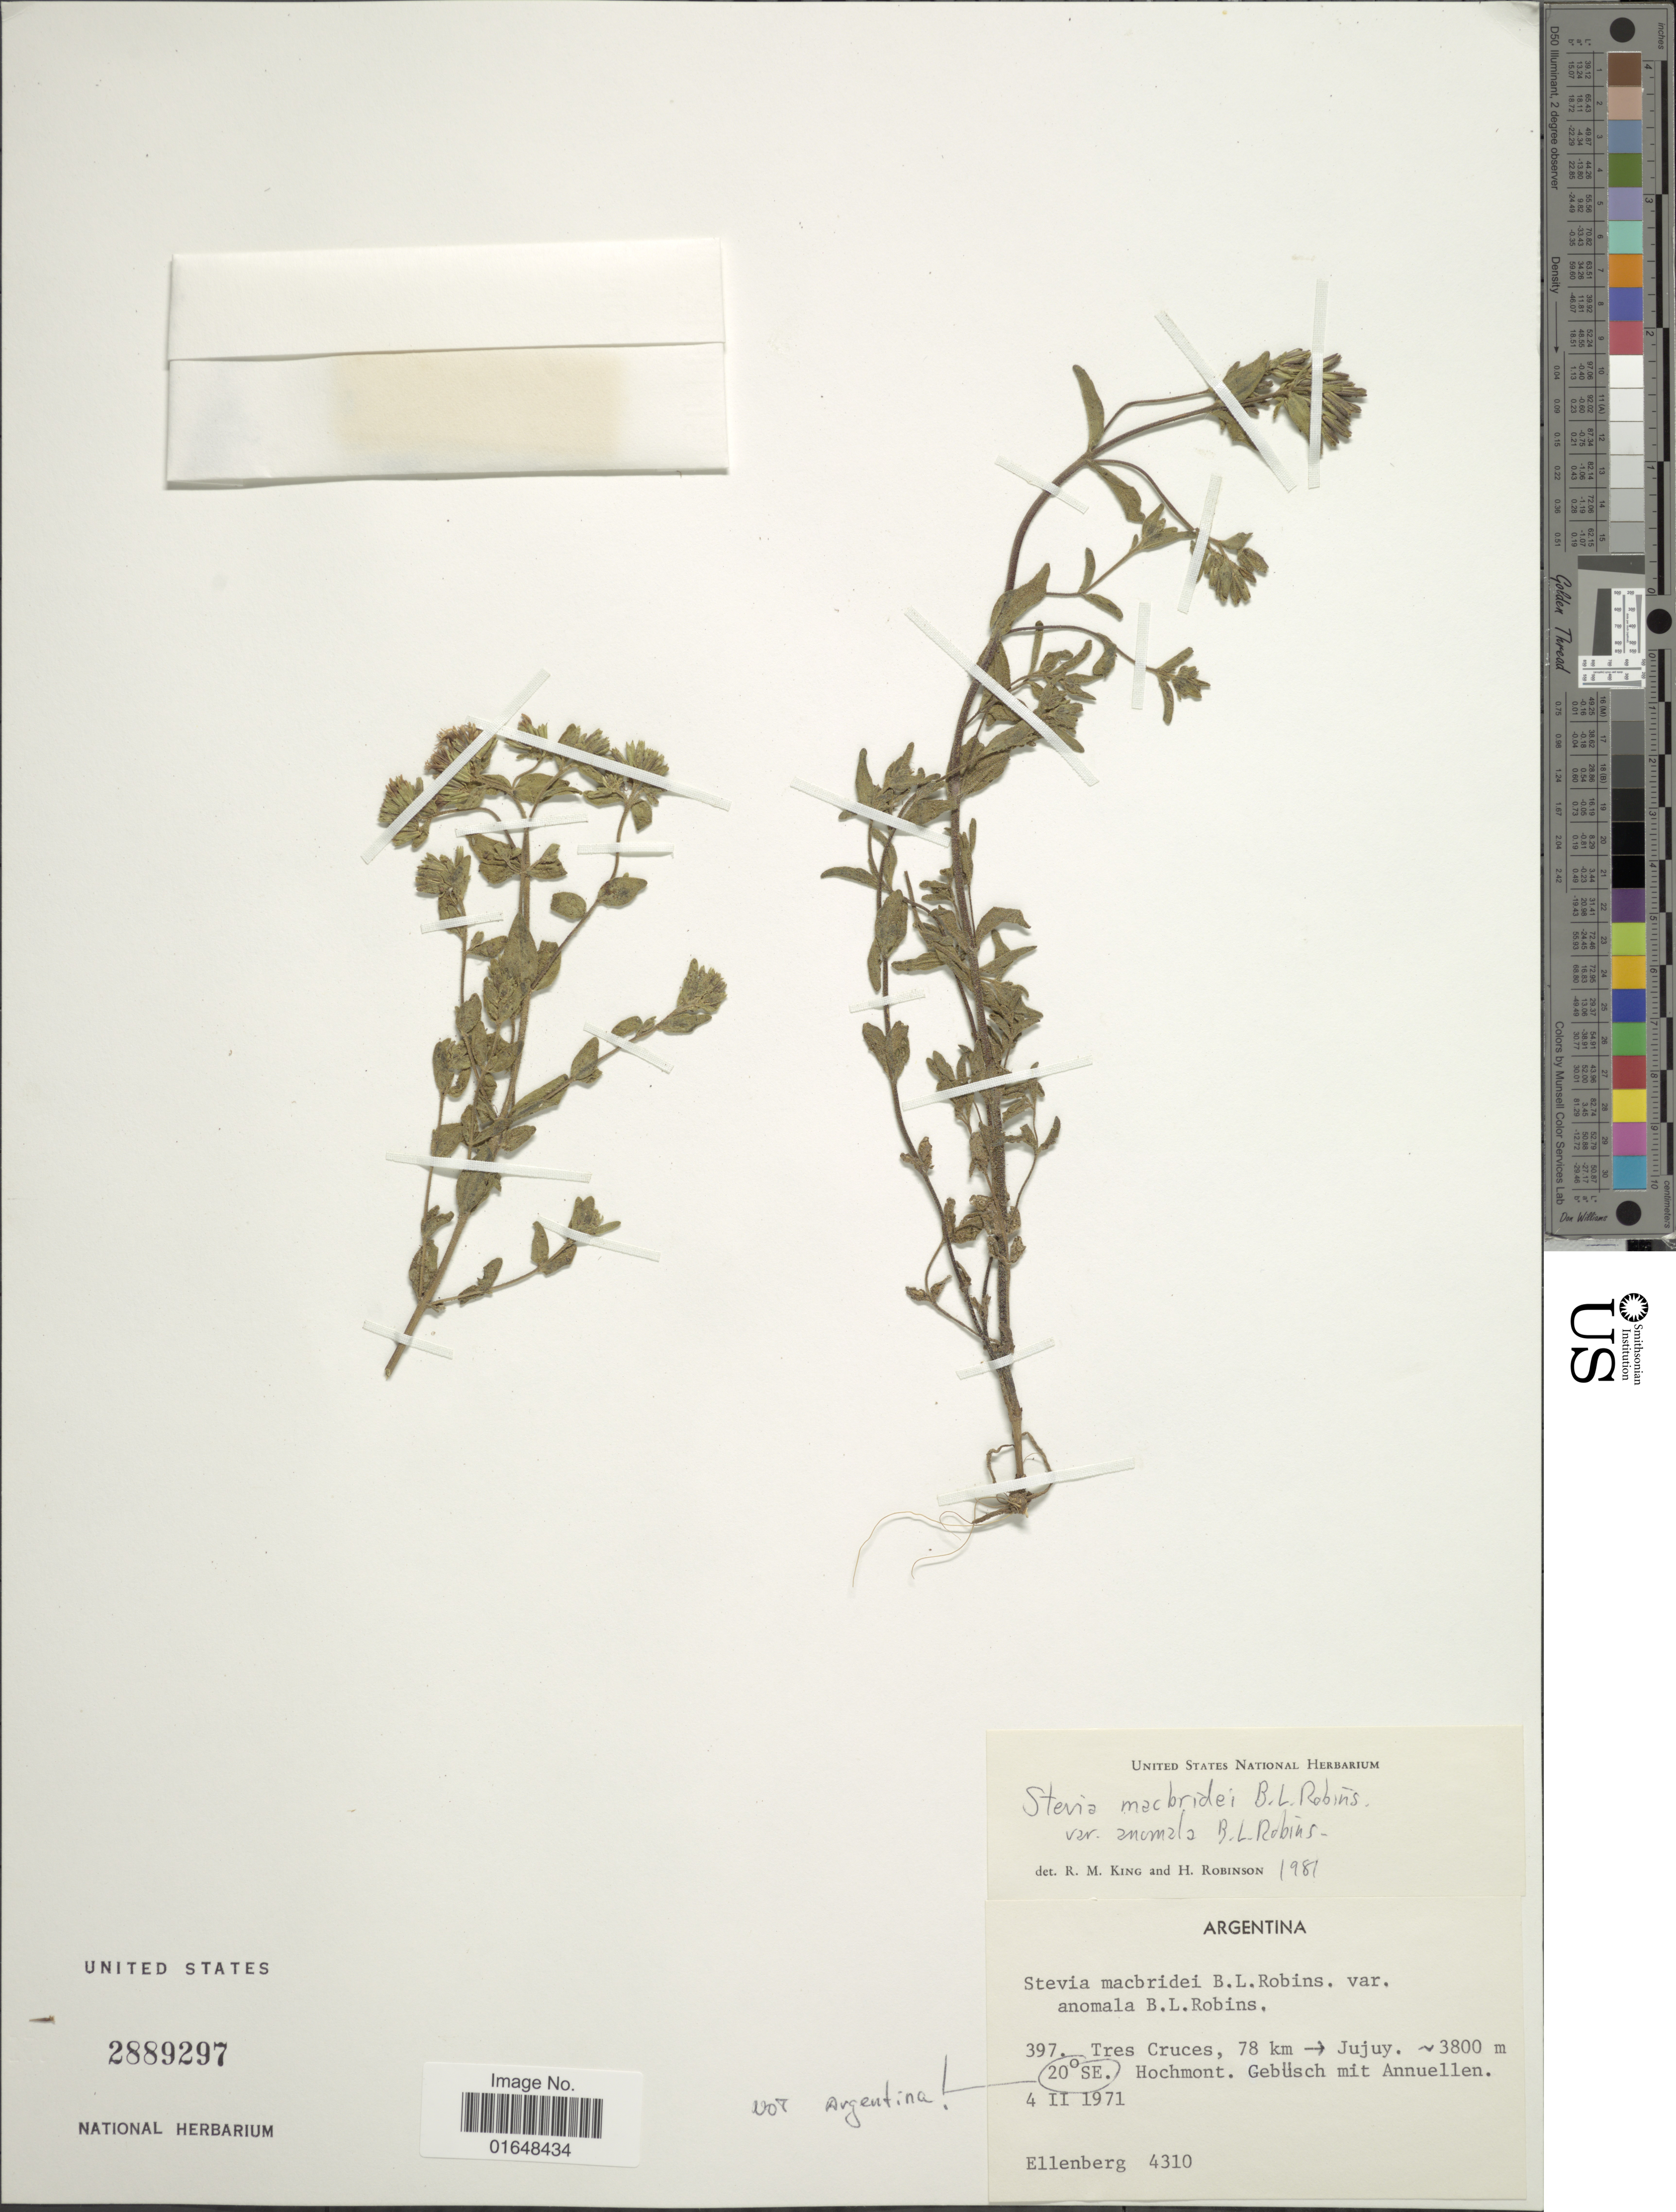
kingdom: Plantae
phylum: Tracheophyta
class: Magnoliopsida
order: Asterales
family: Asteraceae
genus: Stevia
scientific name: Stevia macbridei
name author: B.L. Rob.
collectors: H. Ellenberg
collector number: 4310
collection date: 1971-02-04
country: Argentina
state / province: Jujuy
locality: Tres Cruces. 78 km -> Jujuy. Hochmont. Gebüsch mit Annuellen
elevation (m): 3800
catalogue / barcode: US 2889297